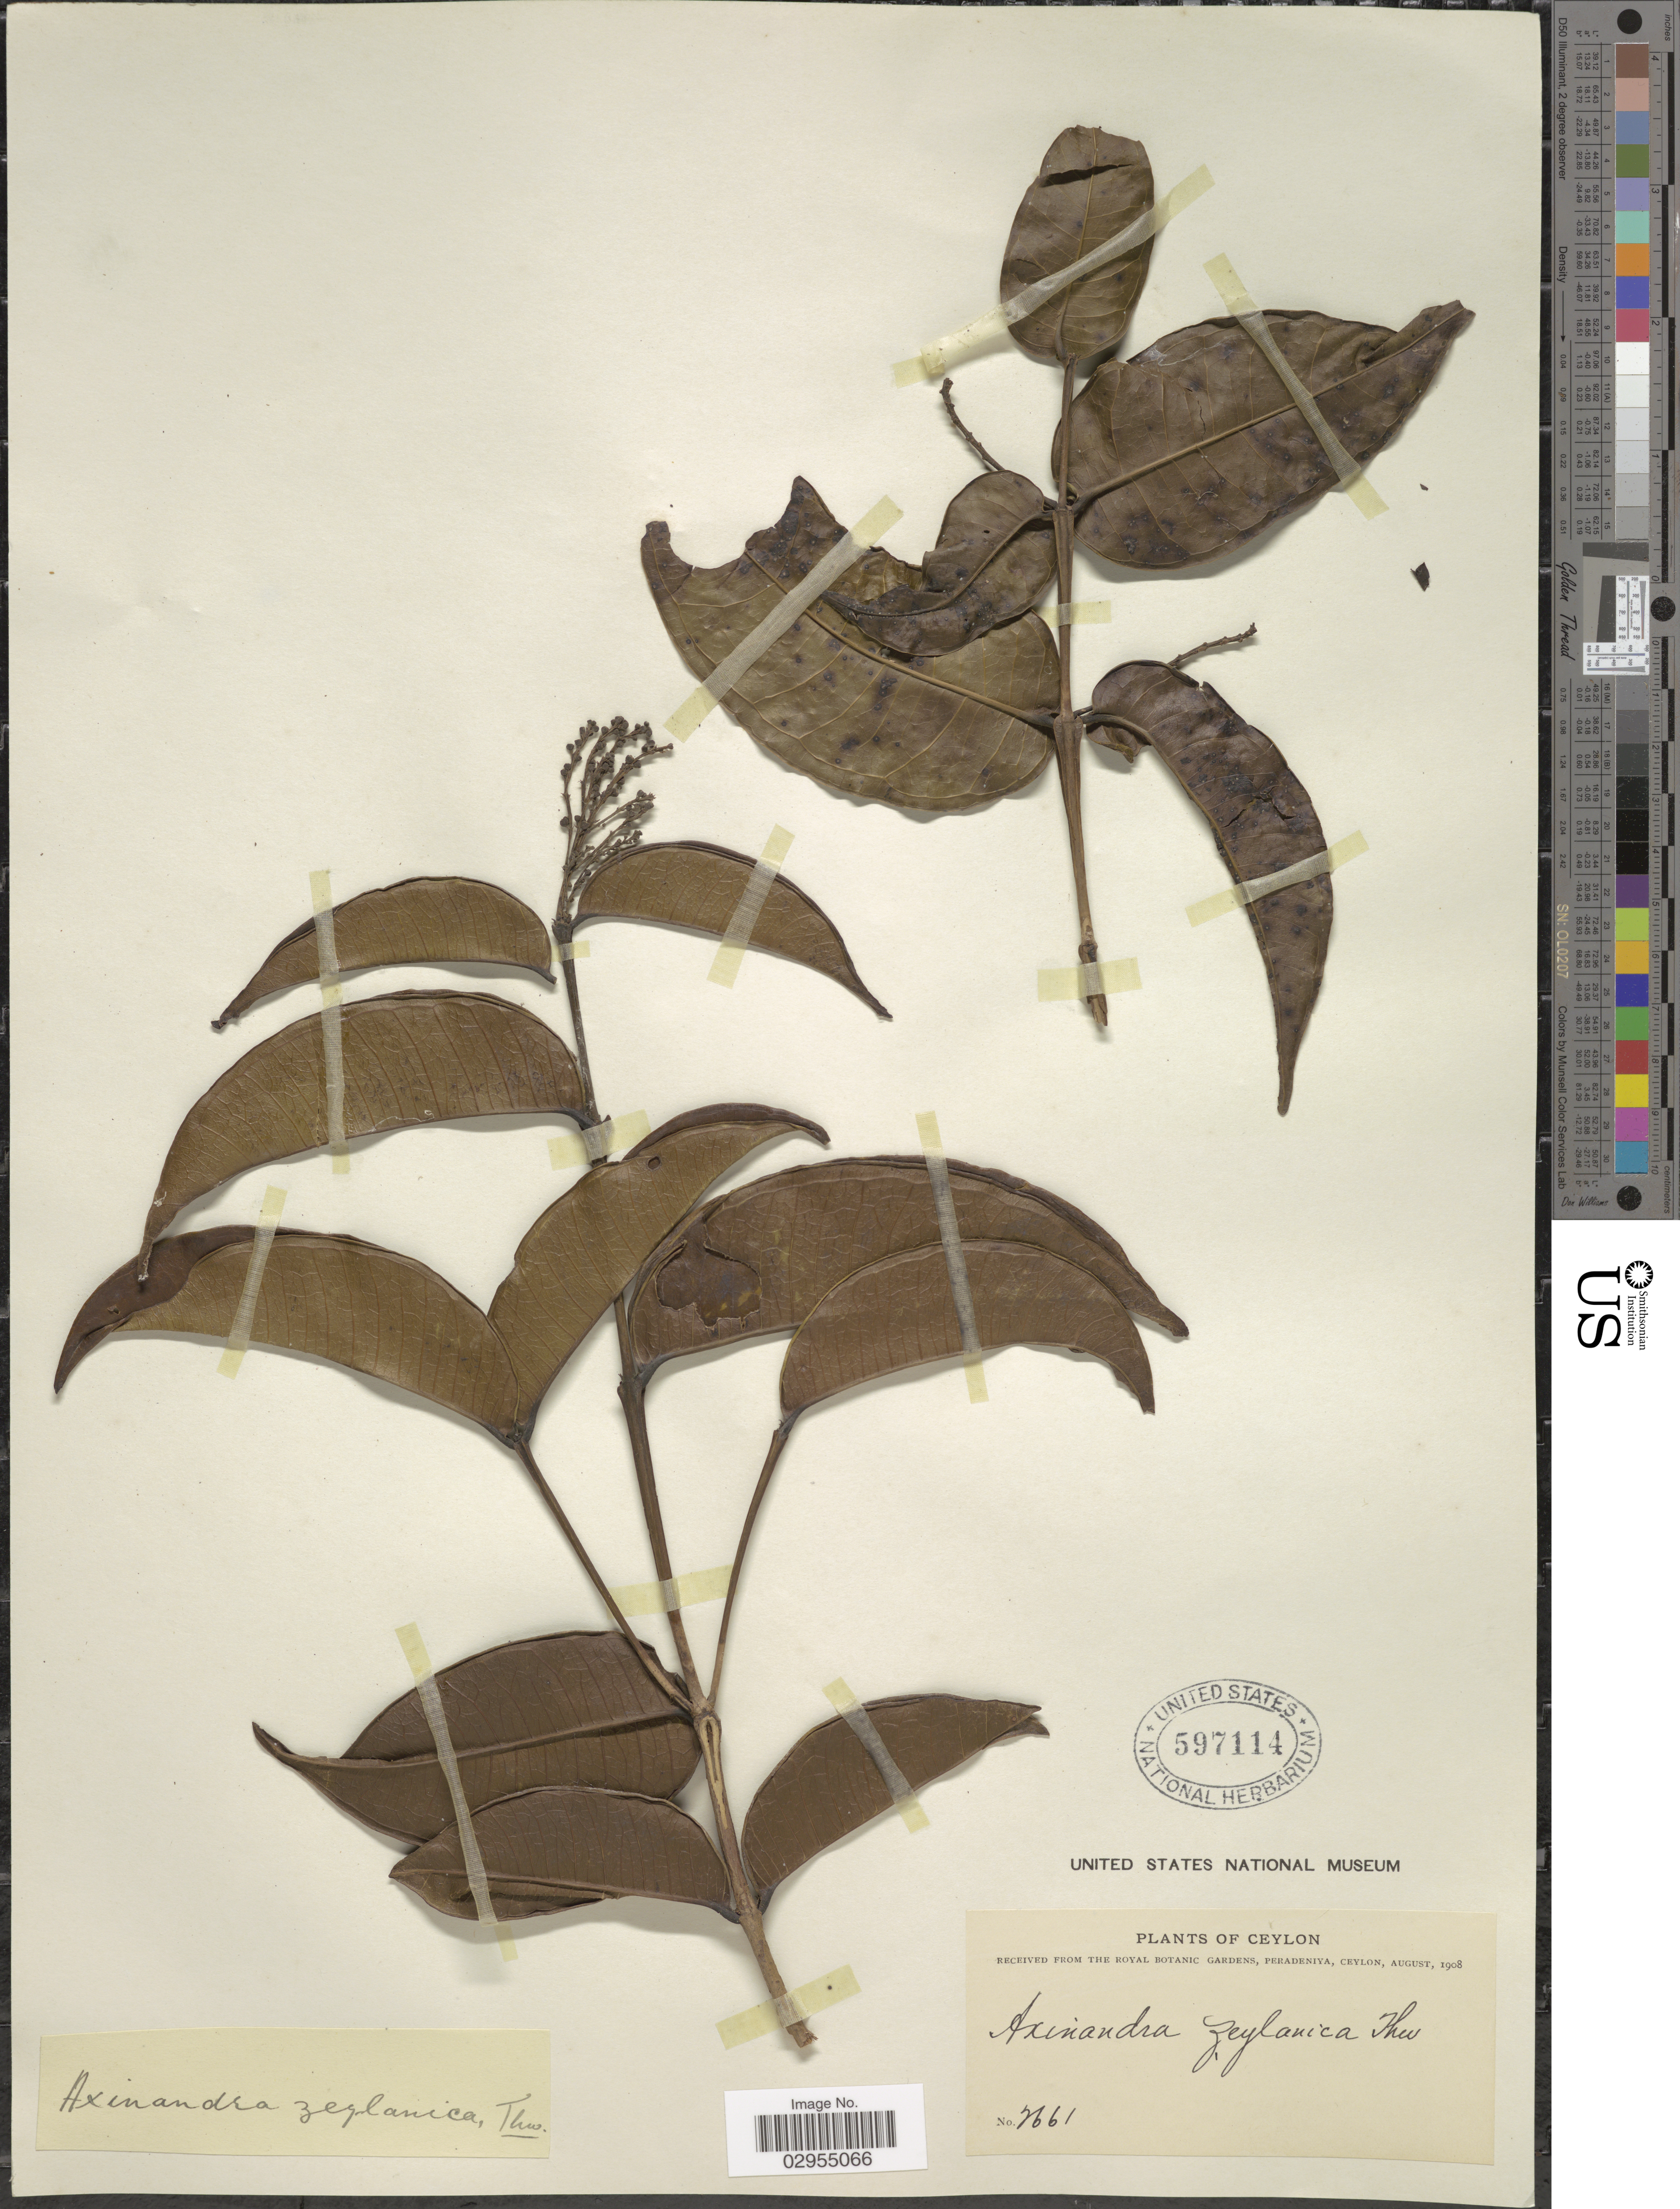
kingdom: Plantae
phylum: Tracheophyta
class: Magnoliopsida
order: Myrtales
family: Crypteroniaceae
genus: Axinandra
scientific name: Axinandra zeylanica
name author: Thwaites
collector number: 2661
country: Sri Lanka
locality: Ceylon.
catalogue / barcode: US 597114